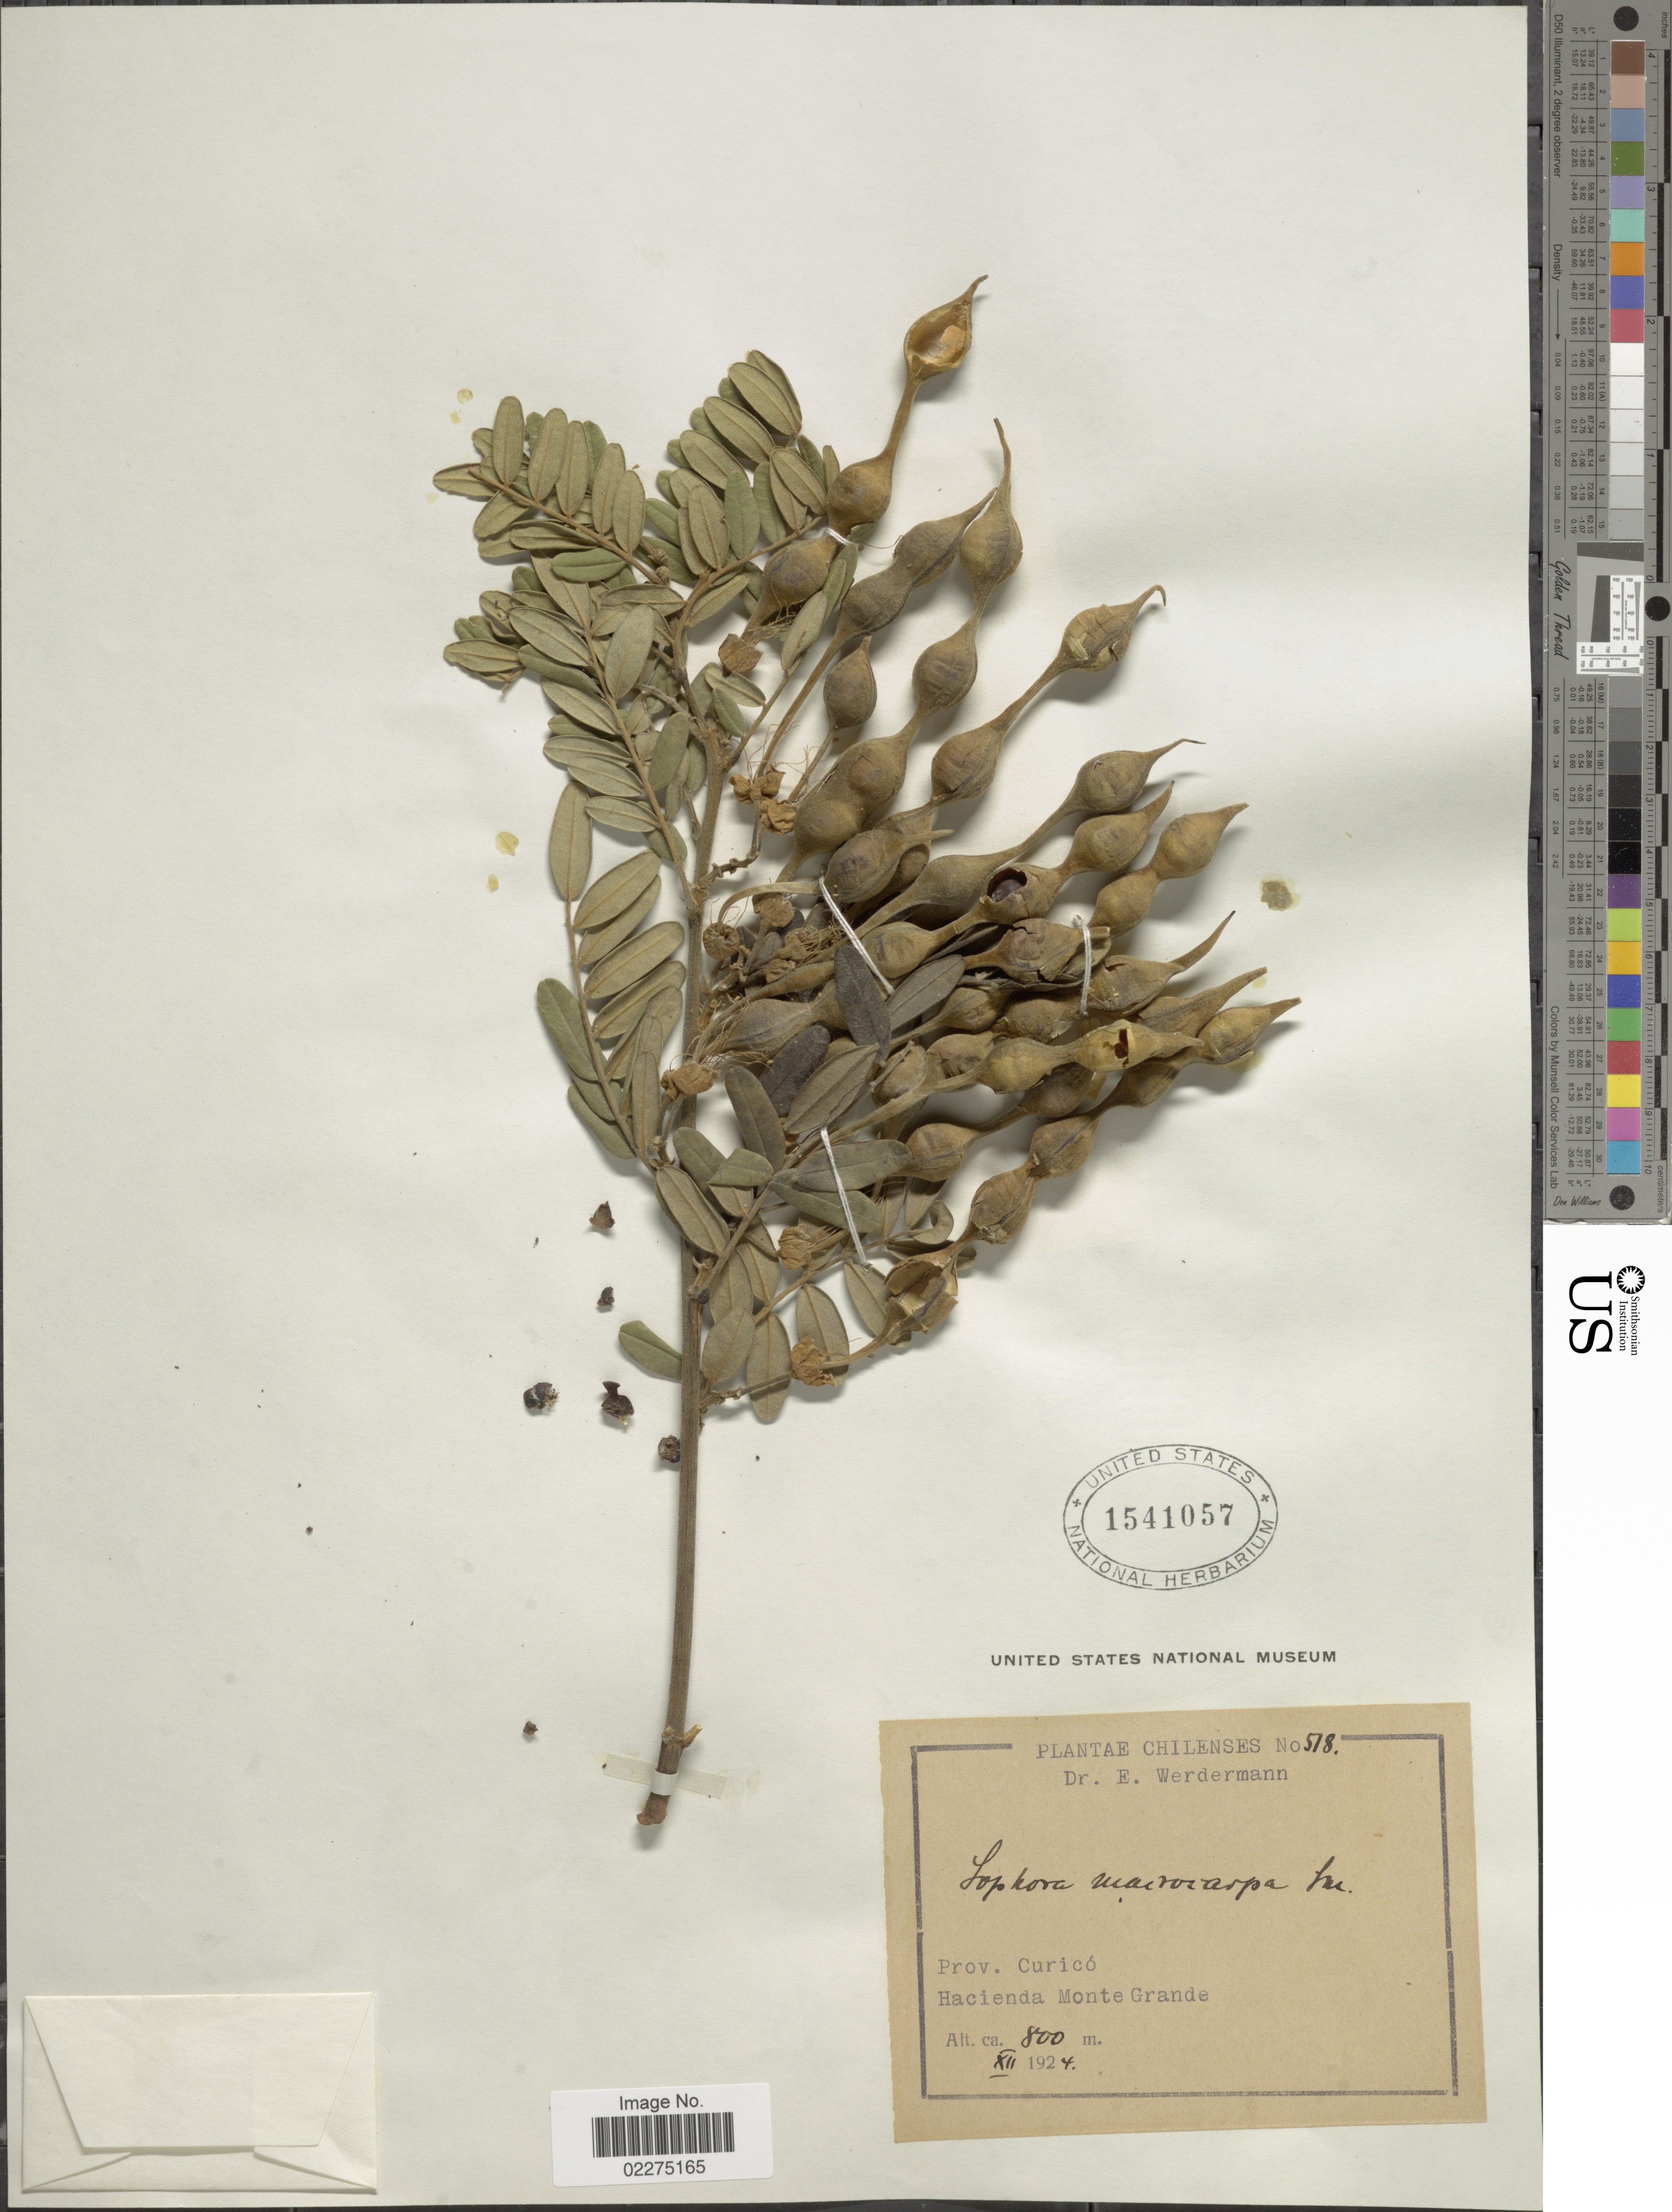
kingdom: Plantae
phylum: Tracheophyta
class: Magnoliopsida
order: Fabales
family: Fabaceae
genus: Sophora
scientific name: Sophora macrocarpa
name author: Sm.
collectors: E. Werdermann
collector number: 518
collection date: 1924-12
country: Chile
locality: Prov. Curicó. Hacienda Monte Grande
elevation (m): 800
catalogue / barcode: US 1541057